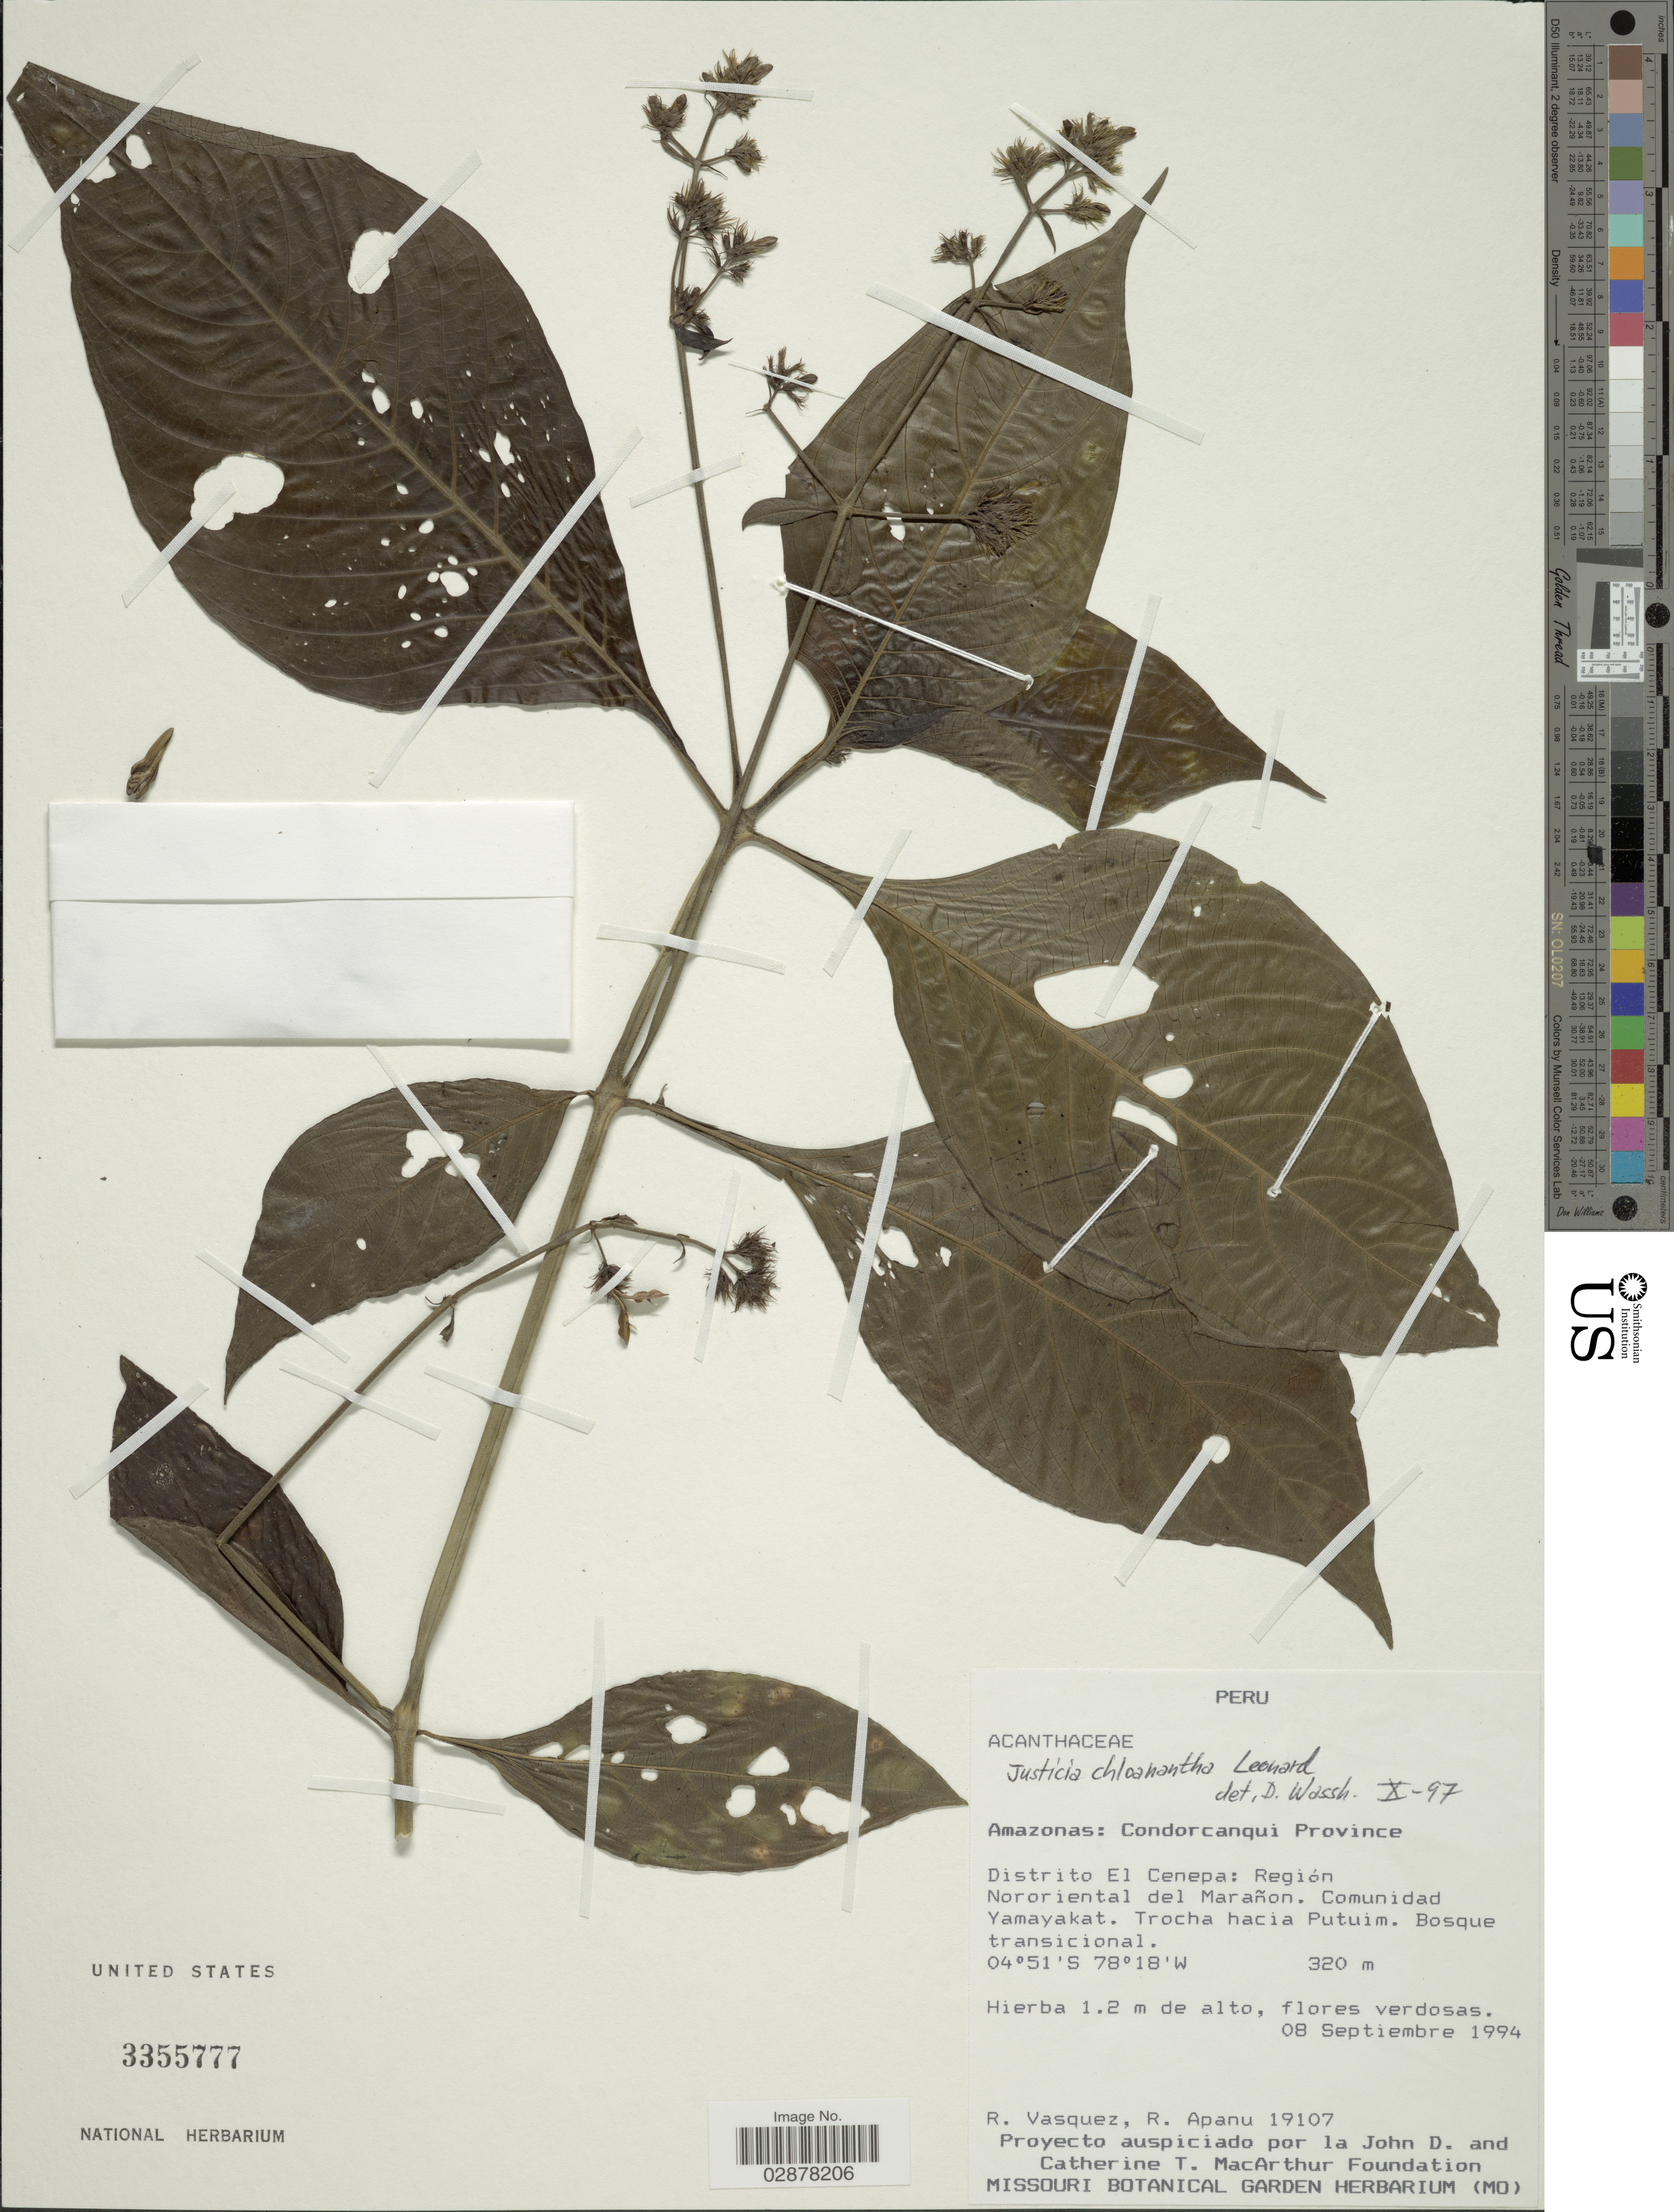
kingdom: Plantae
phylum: Tracheophyta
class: Magnoliopsida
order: Lamiales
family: Acanthaceae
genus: Justicia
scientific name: Justicia chloanantha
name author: Leonard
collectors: R. Vasquez & R. Apanu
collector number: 19107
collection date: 1994-09-08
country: Peru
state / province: Amazonas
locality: Condorcanqui Province, Distrito El Cenepa, Región Nororiental del Marañon, Comunidad Yamayakat, Trocha hacia Putuim.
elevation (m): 320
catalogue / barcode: US 3355777